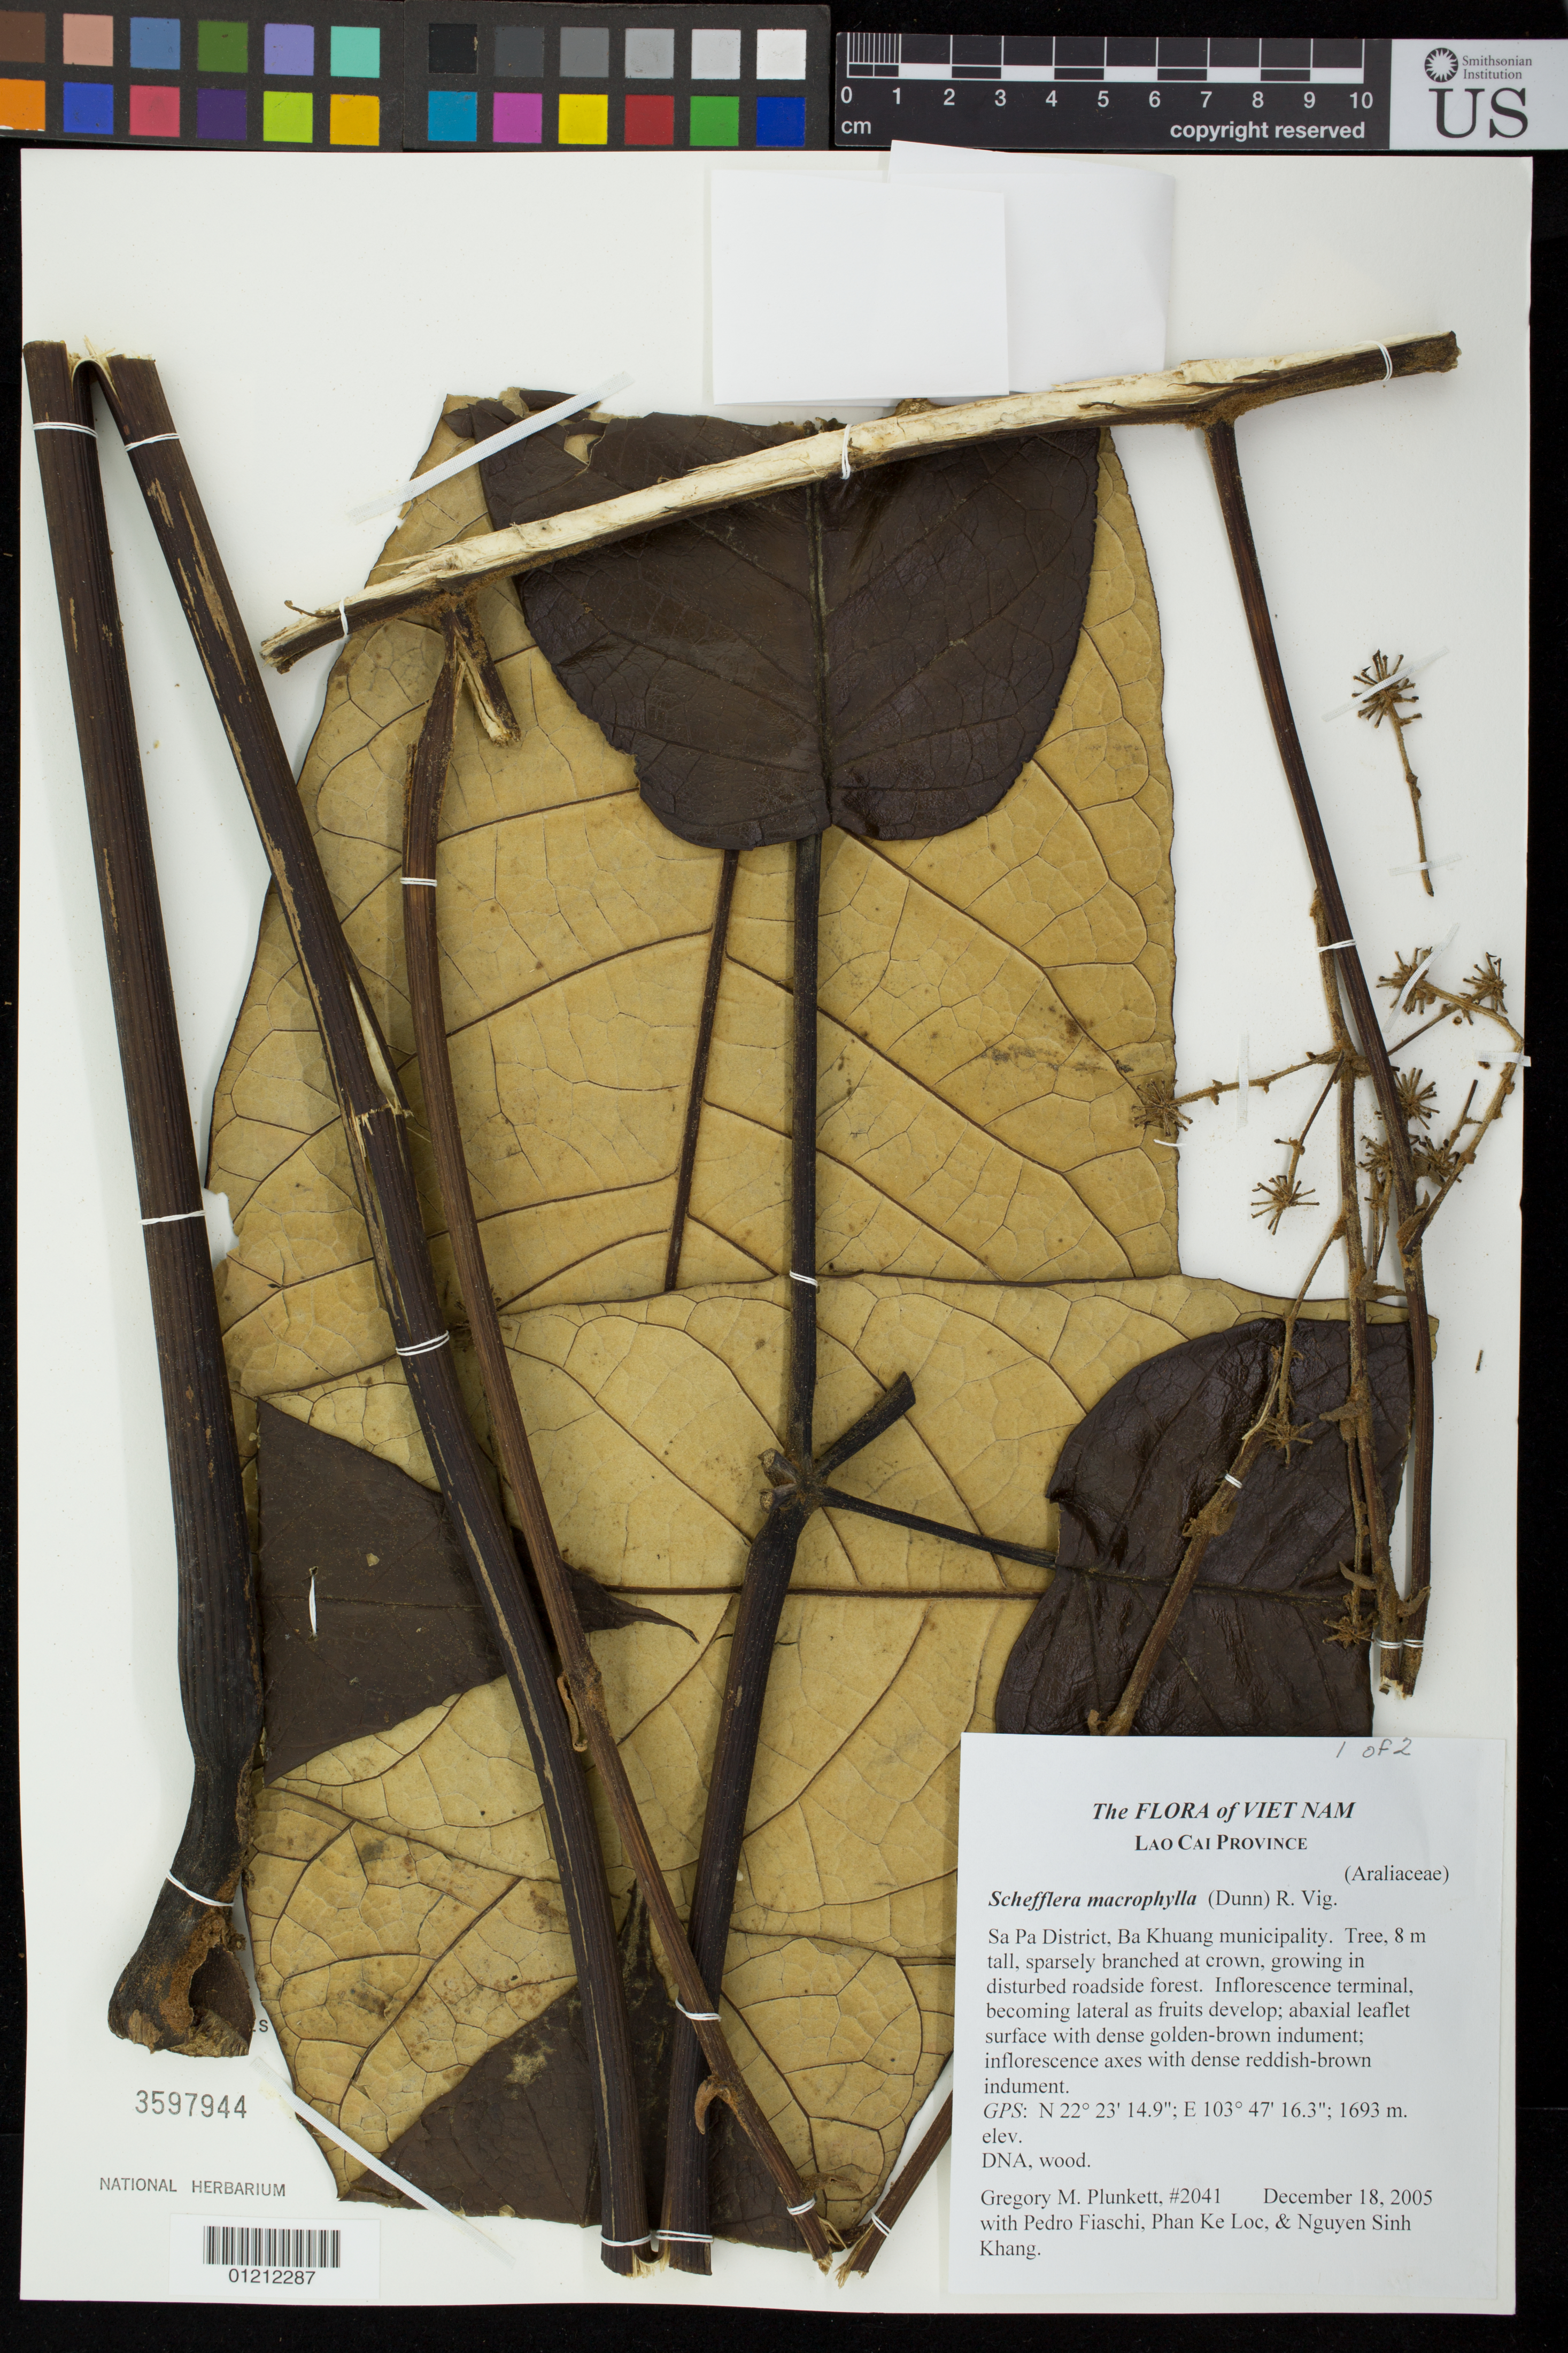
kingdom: Plantae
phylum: Tracheophyta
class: Magnoliopsida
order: Apiales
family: Araliaceae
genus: Schefflera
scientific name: Schefflera macrophylla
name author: R. Vig.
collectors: G. M. Plunkett, P. Fiaschi, Phan Kê Lôc & S. K. Nguyên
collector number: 2041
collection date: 2005-12-18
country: Vietnam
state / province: Lao Cai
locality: Sa Pa District, Ba Khuang municipality, undisturbed roadside forest.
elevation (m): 1693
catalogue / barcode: US 3597944